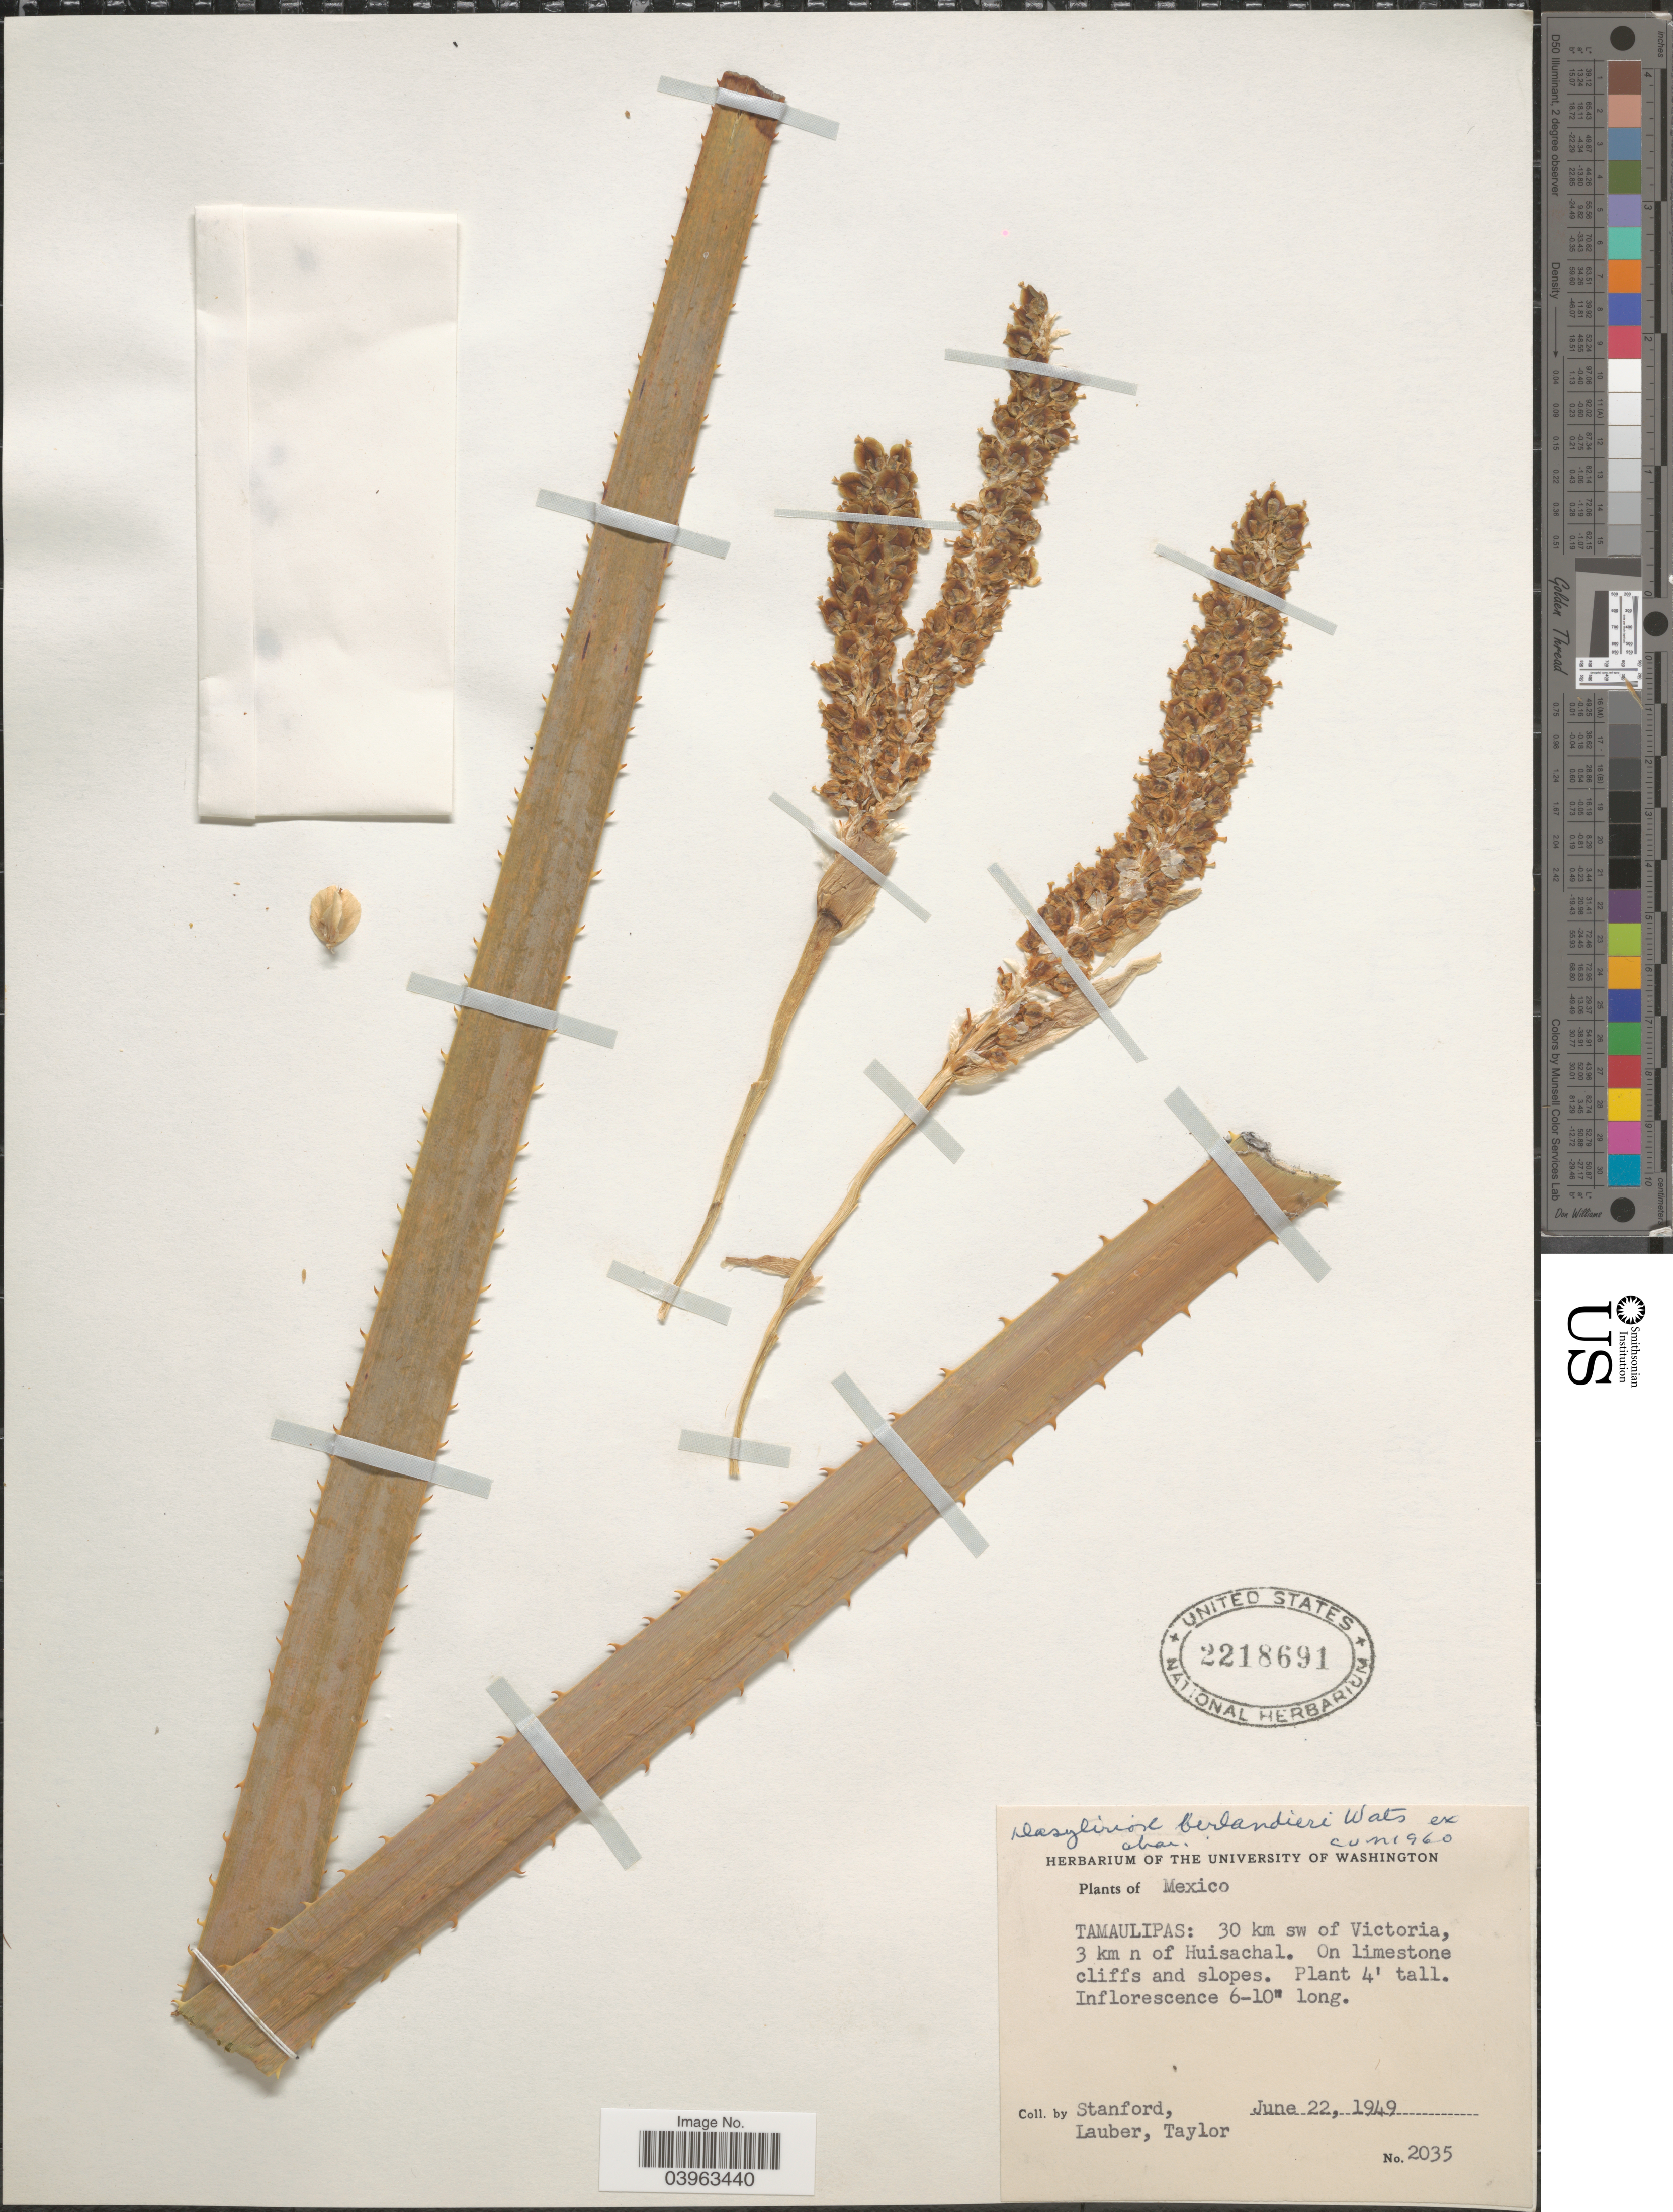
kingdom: Plantae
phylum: Tracheophyta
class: Liliopsida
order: Asparagales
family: Asparagaceae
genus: Dasylirion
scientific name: Dasylirion berlandieri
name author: S. Watson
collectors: -. Stanford, Lauber, -- & -- Taylor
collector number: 2035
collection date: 1949-06-22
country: Mexico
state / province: Tamaulipas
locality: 30 km sw of Victoria, 3 km n of Huisachal. On limestone cliffs and slopes.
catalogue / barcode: US 2218691